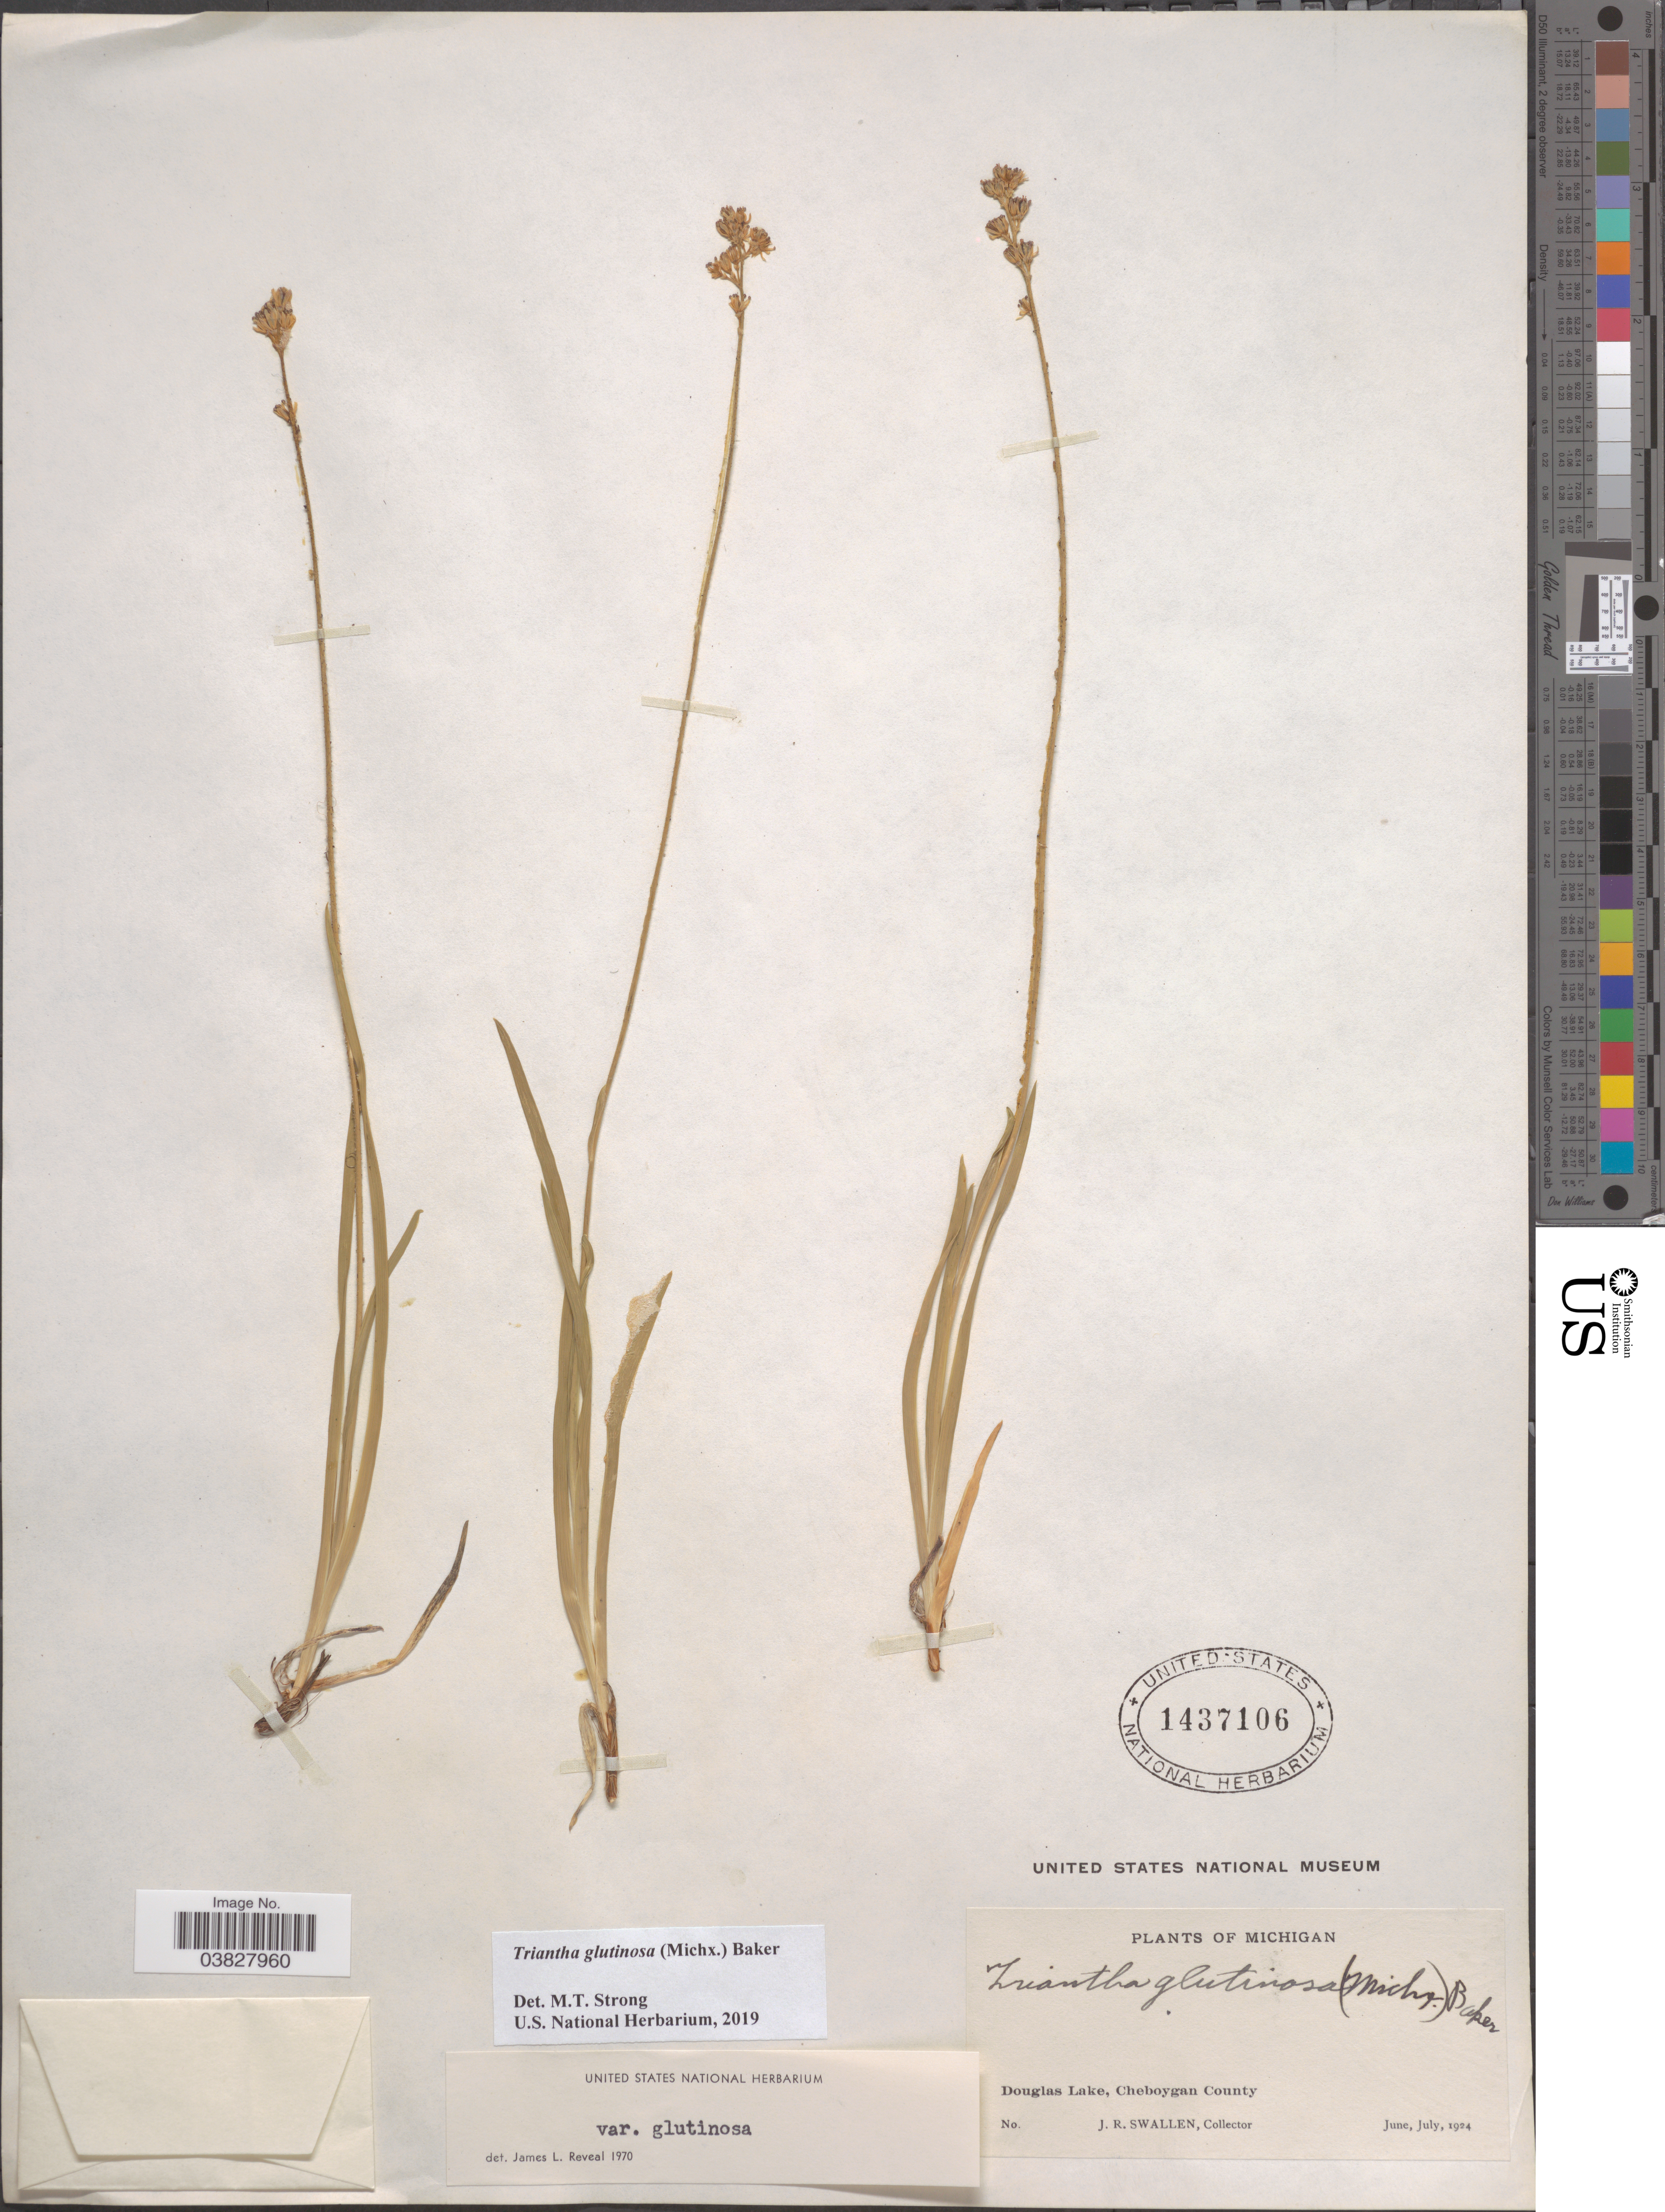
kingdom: Plantae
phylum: Tracheophyta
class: Liliopsida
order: Alismatales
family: Tofieldiaceae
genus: Triantha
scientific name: Triantha glutinosa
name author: (Michx.) Baker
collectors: J. R. Swallen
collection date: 1924-06/1924-07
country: United States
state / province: Michigan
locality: Douglas Lake, Cheboygan County.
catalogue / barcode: US 1437106